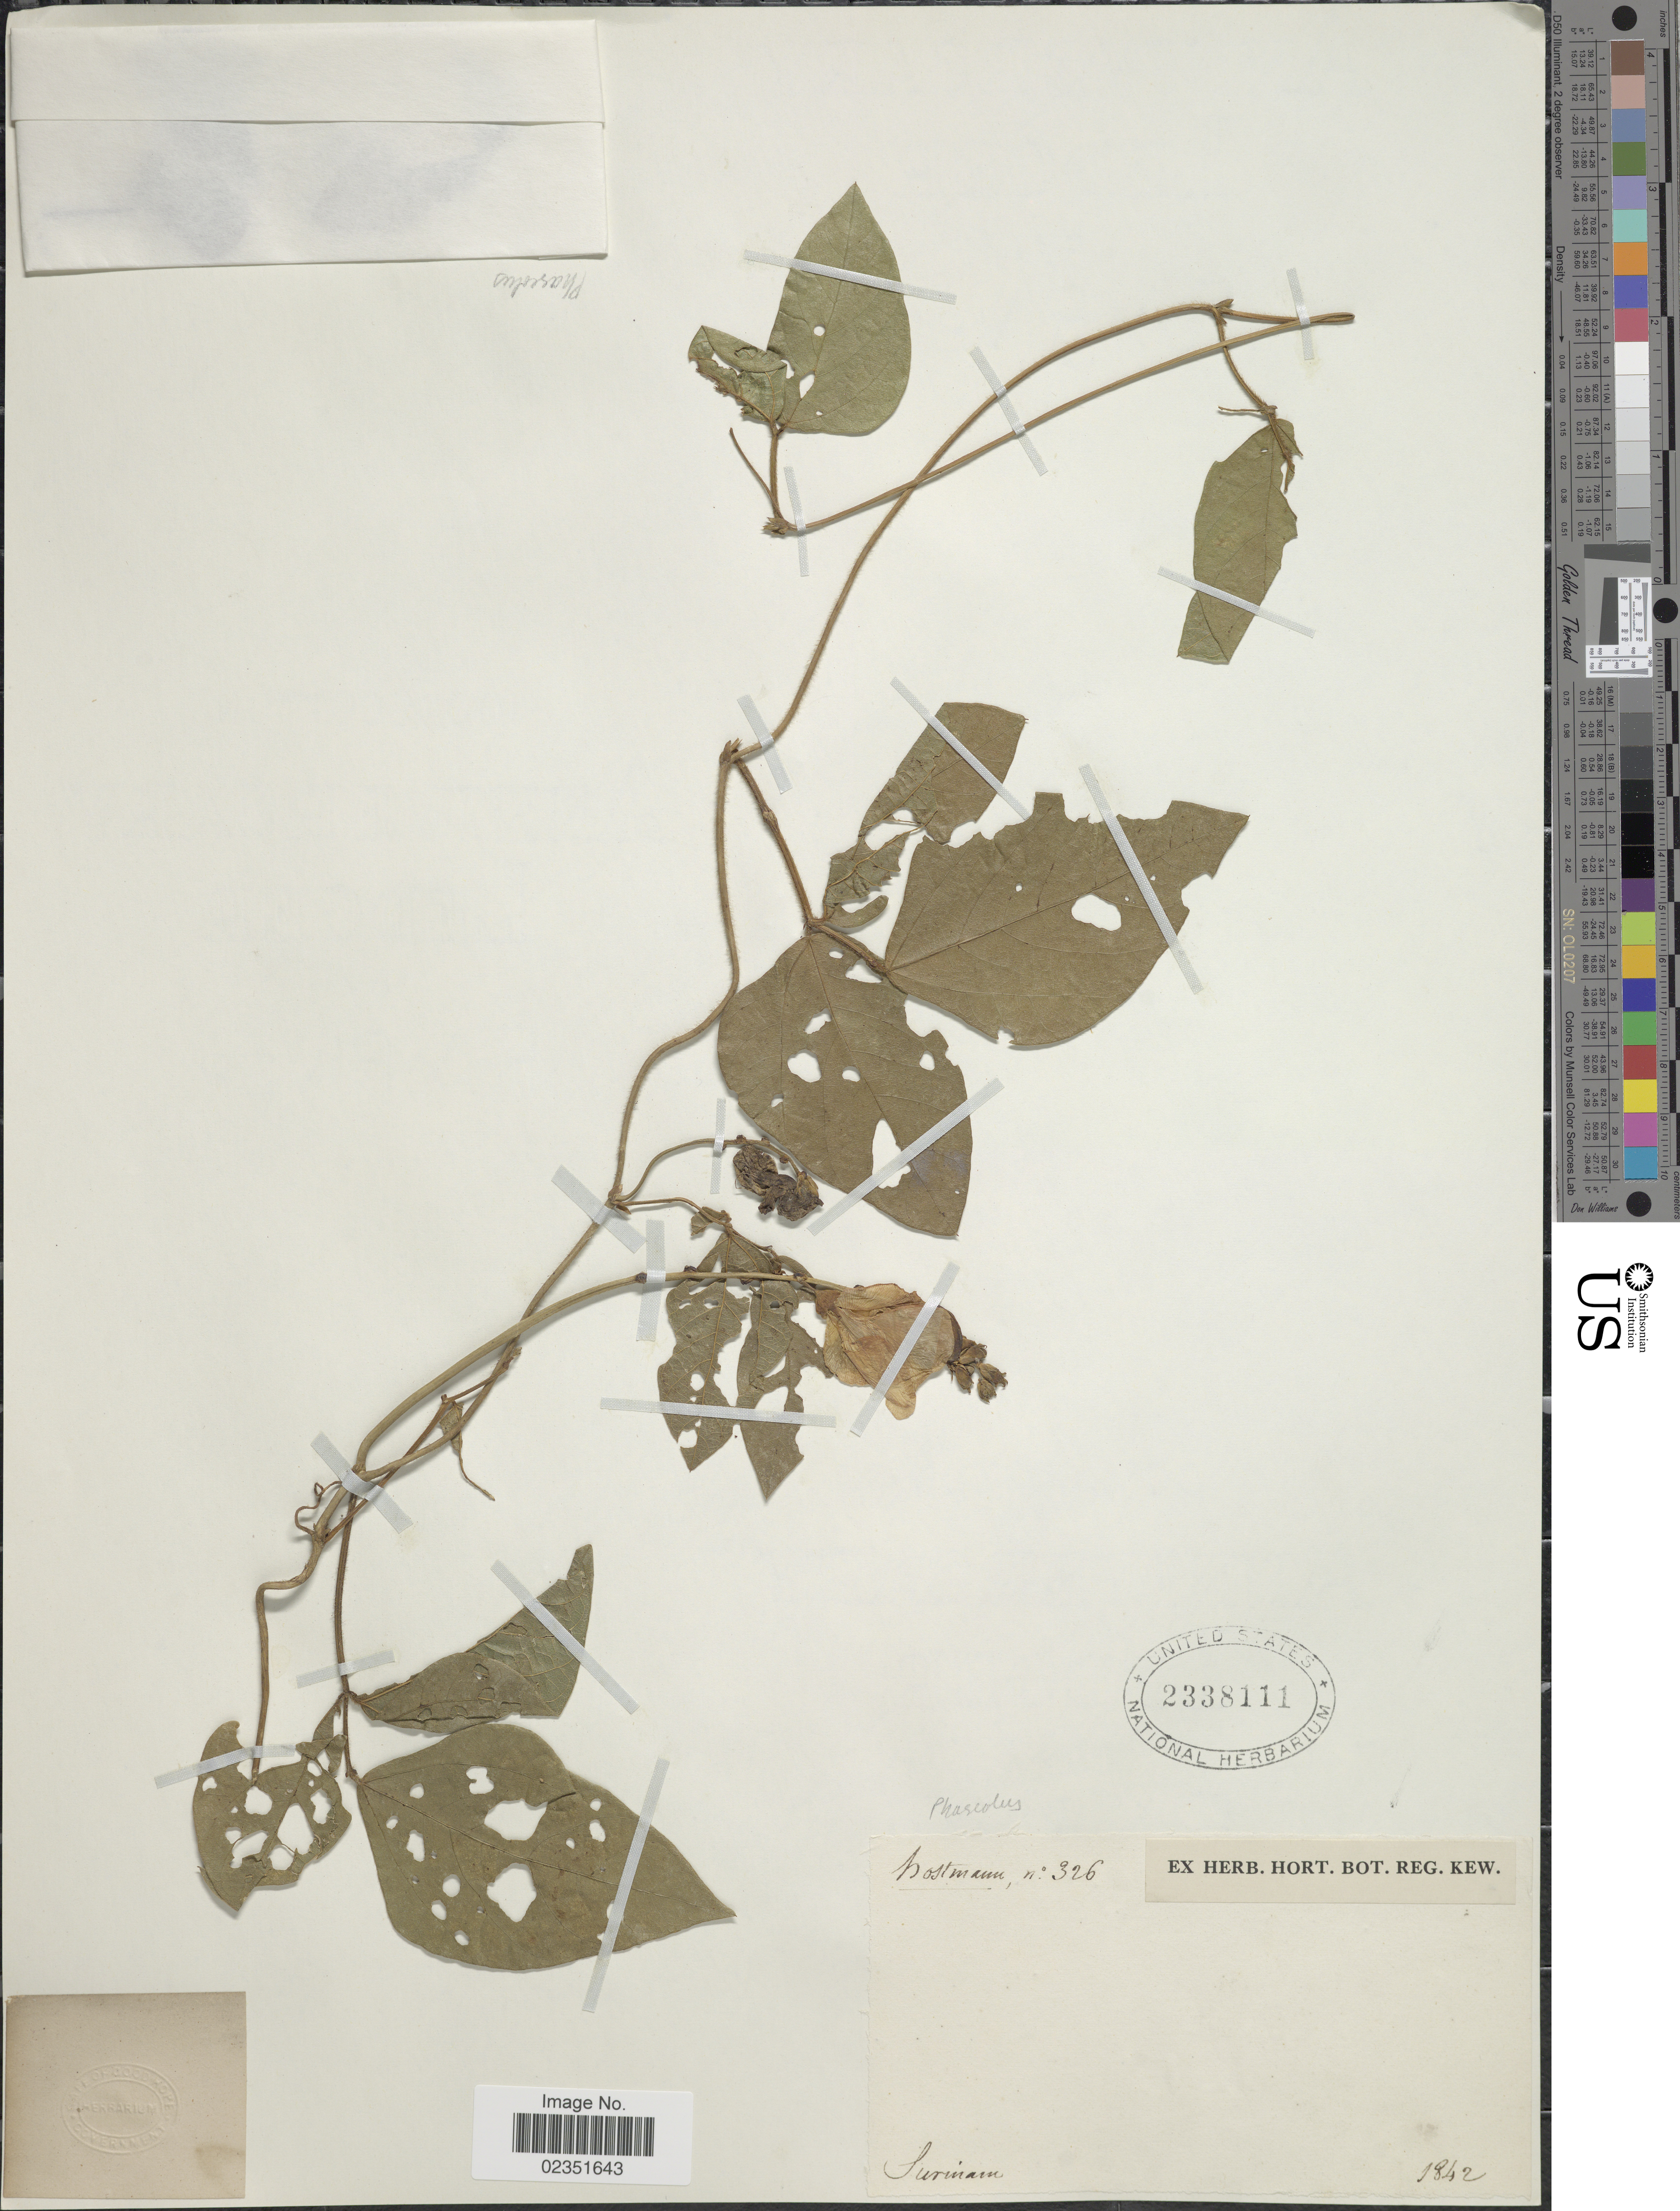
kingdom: Plantae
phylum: Tracheophyta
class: Magnoliopsida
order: Fabales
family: Fabaceae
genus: Phaseolus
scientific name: Phaseolus sp.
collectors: Hostmann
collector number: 326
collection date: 1842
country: Suriname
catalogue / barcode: US 2338111